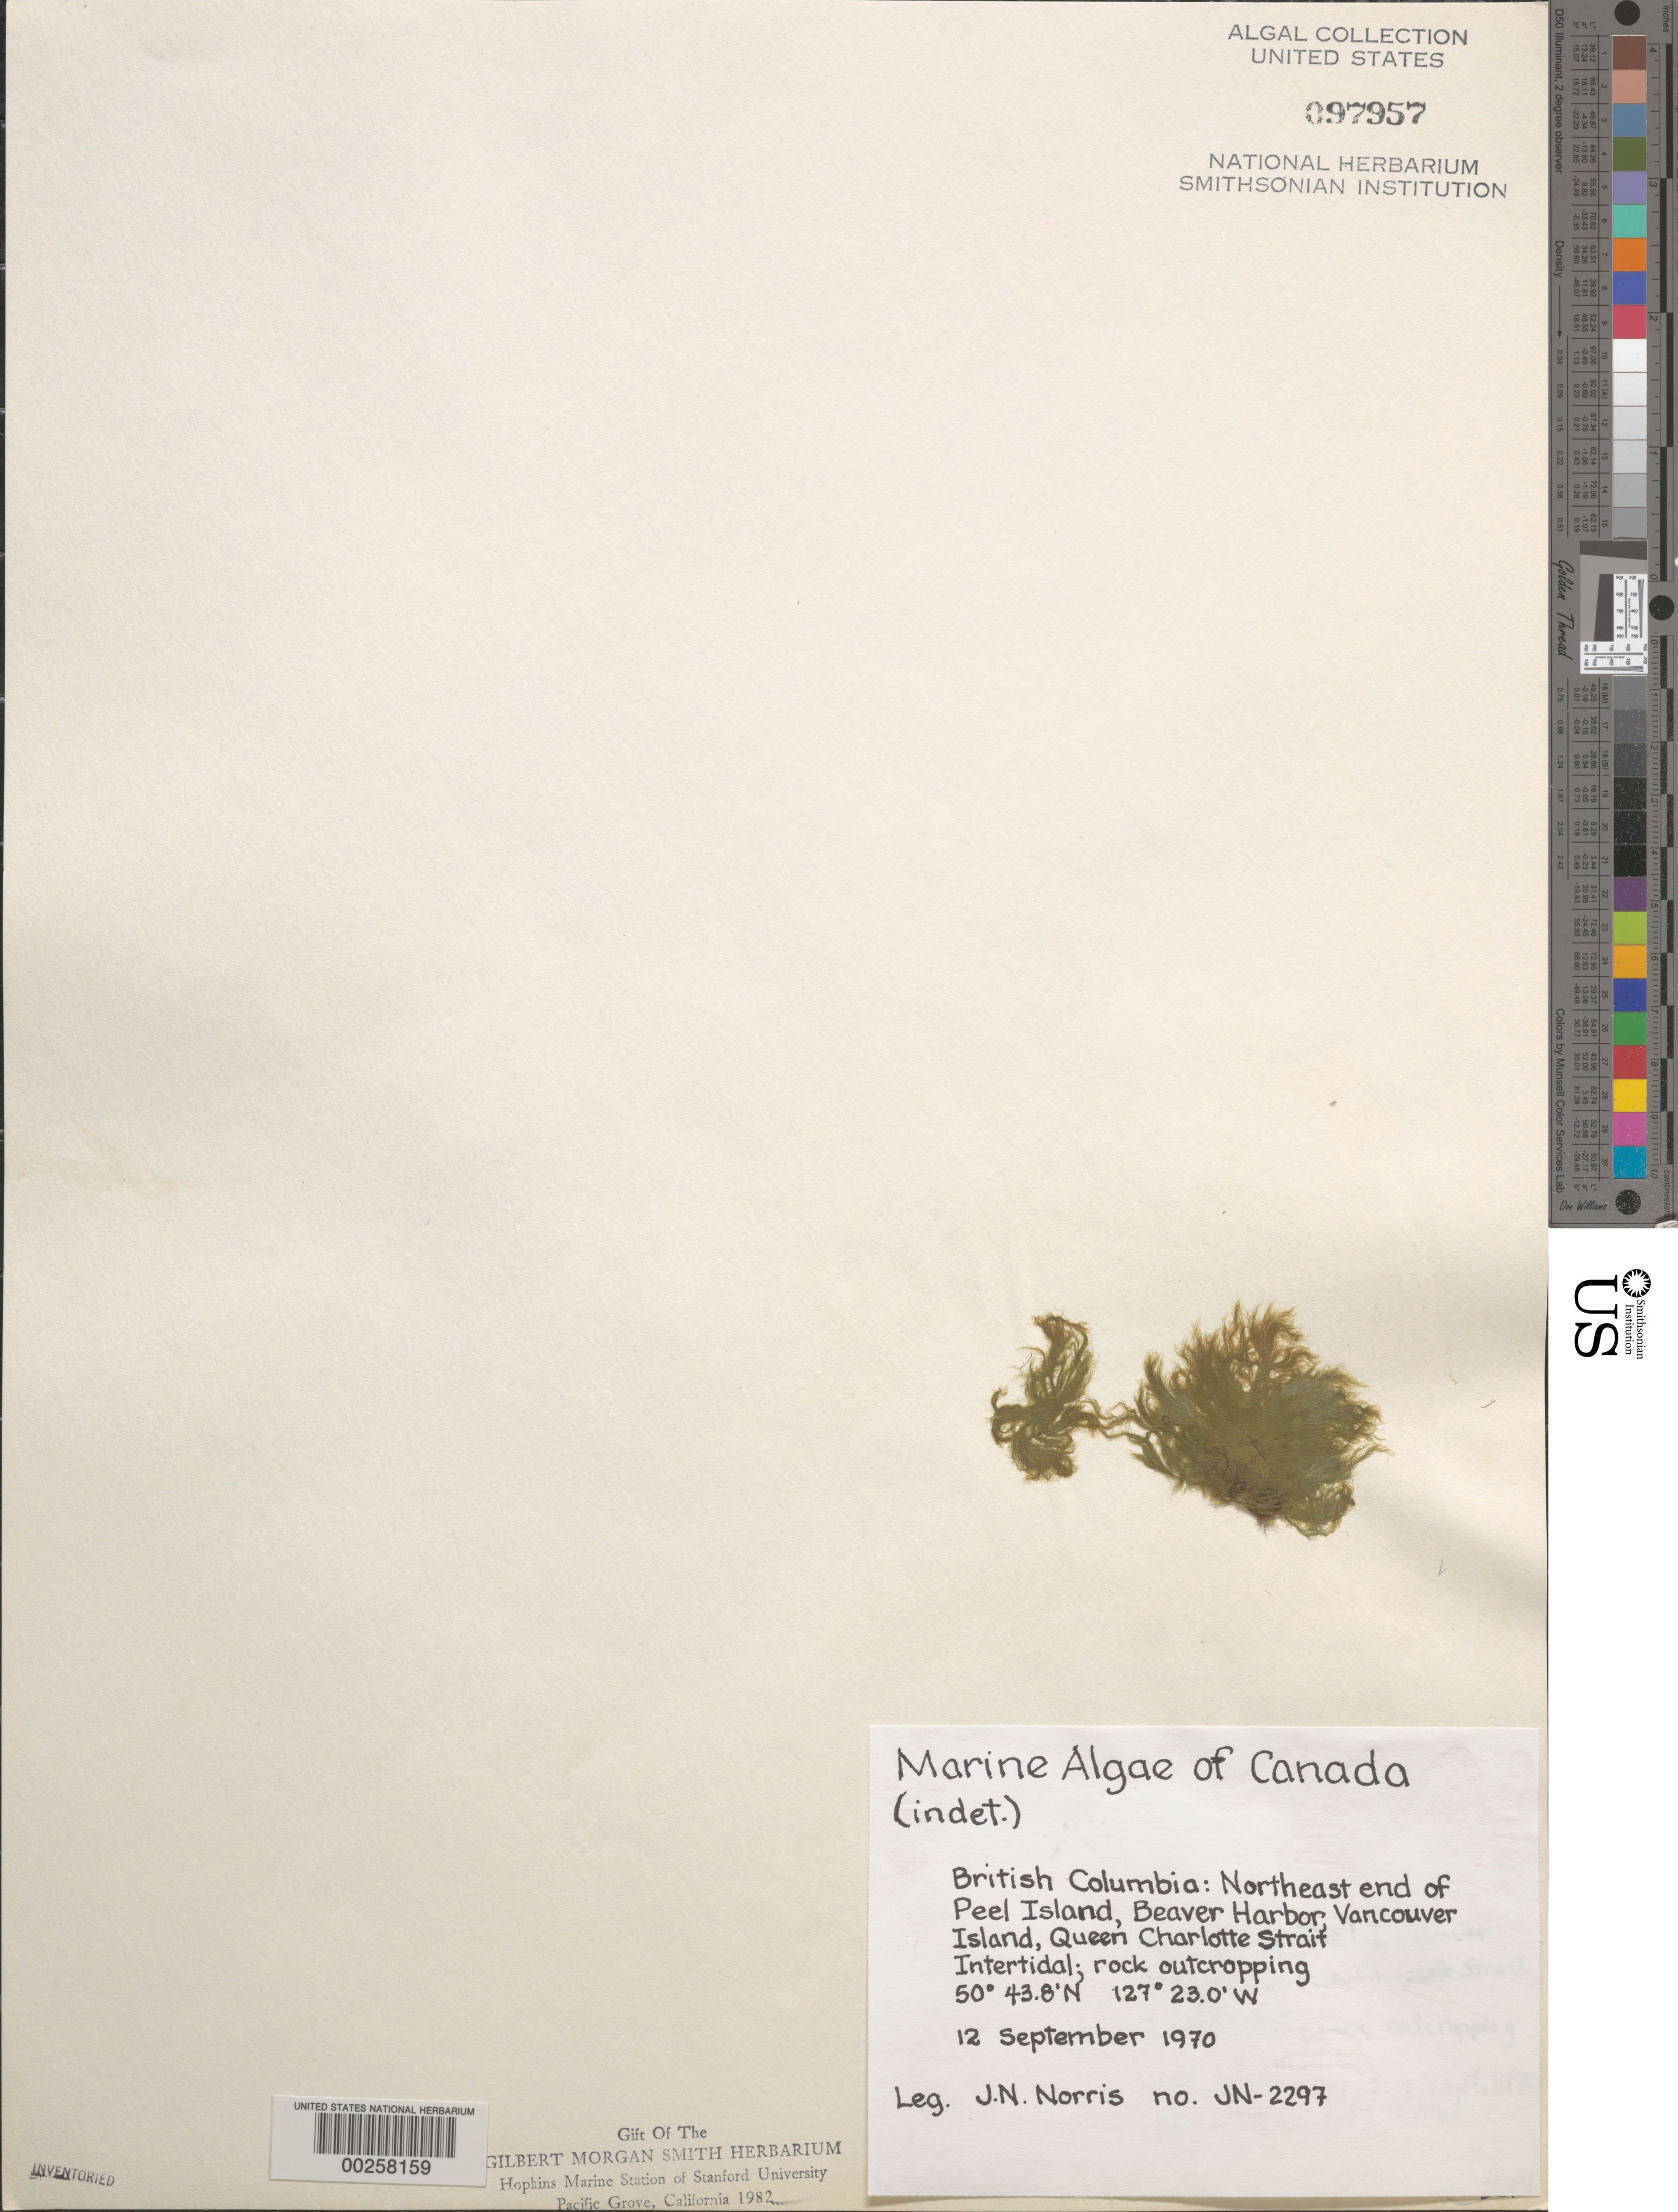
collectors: J. N. Norris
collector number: JN-2297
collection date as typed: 12 Sep 1970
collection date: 1970-09-12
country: Canada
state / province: British Columbia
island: Peel Island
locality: Beaver Harbor, Vancouver Island, Queen Charlotte Strait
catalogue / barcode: US 97957